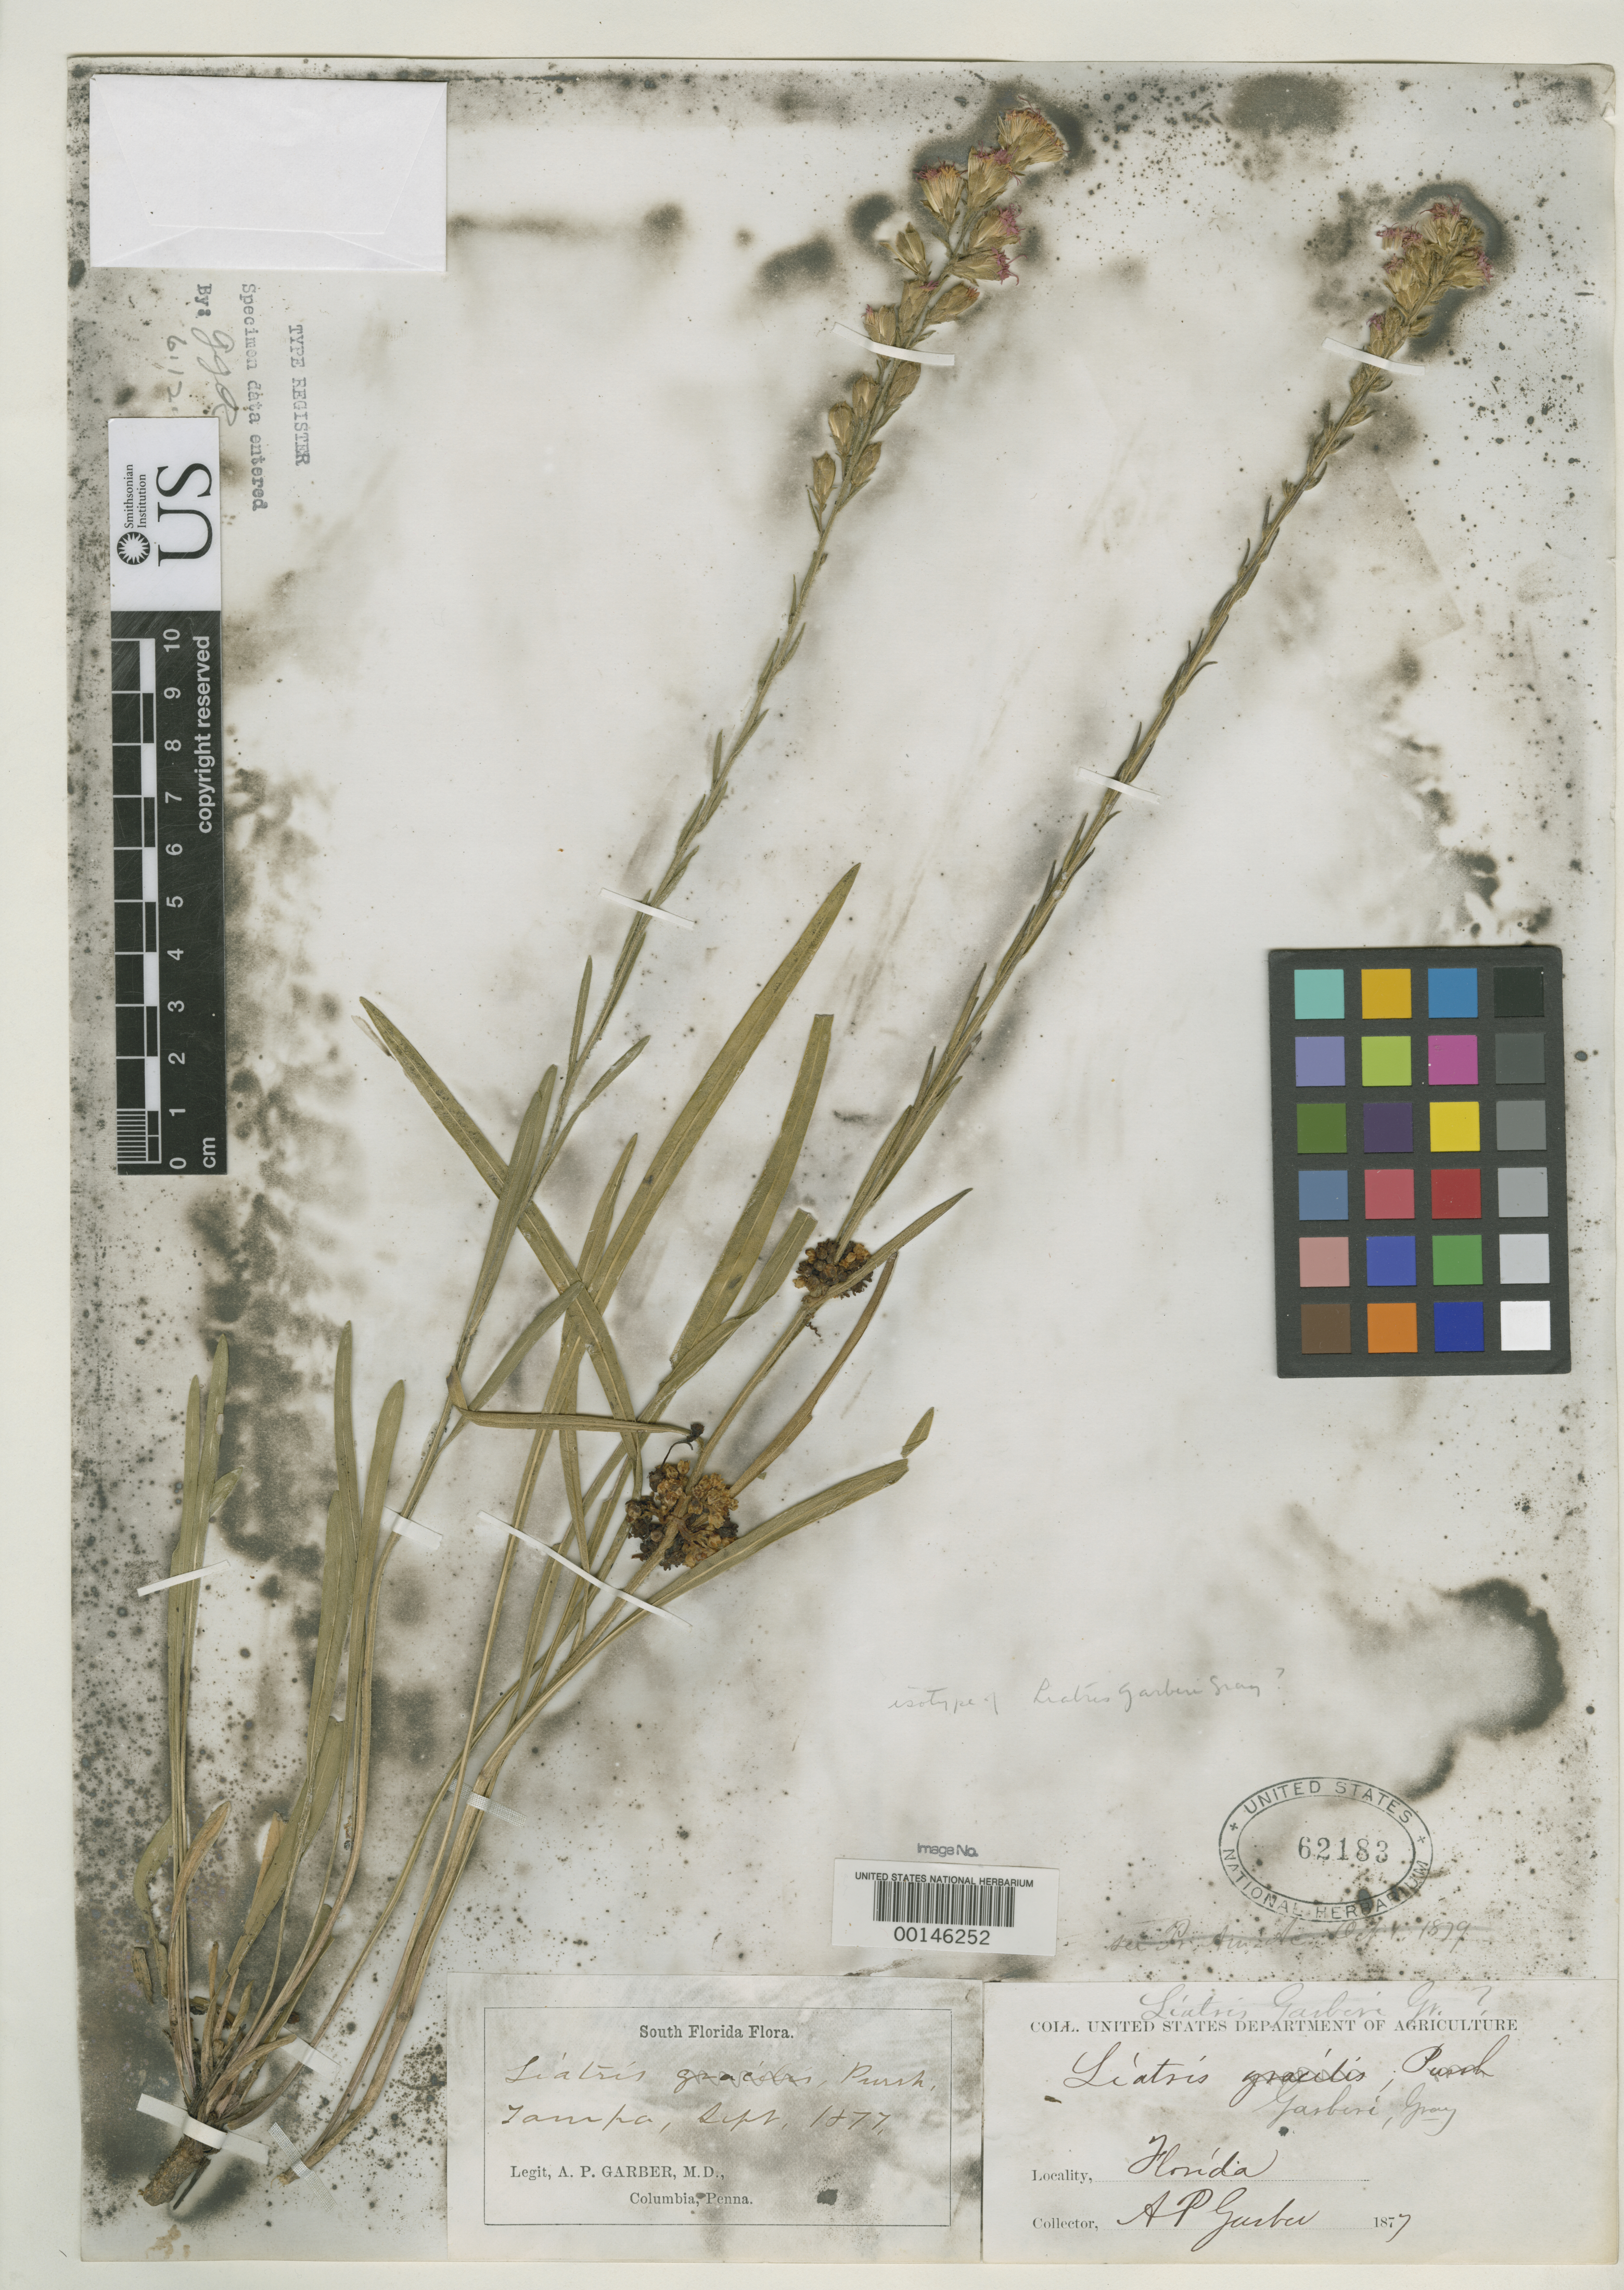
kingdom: Plantae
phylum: Tracheophyta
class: Magnoliopsida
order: Asterales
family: Asteraceae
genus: Liatris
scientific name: Liatris garberi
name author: A. Gray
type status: Isotype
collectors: A. P. Garber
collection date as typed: Sep 1877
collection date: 1877-09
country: United States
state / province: Florida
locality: Tampa.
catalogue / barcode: US 62183